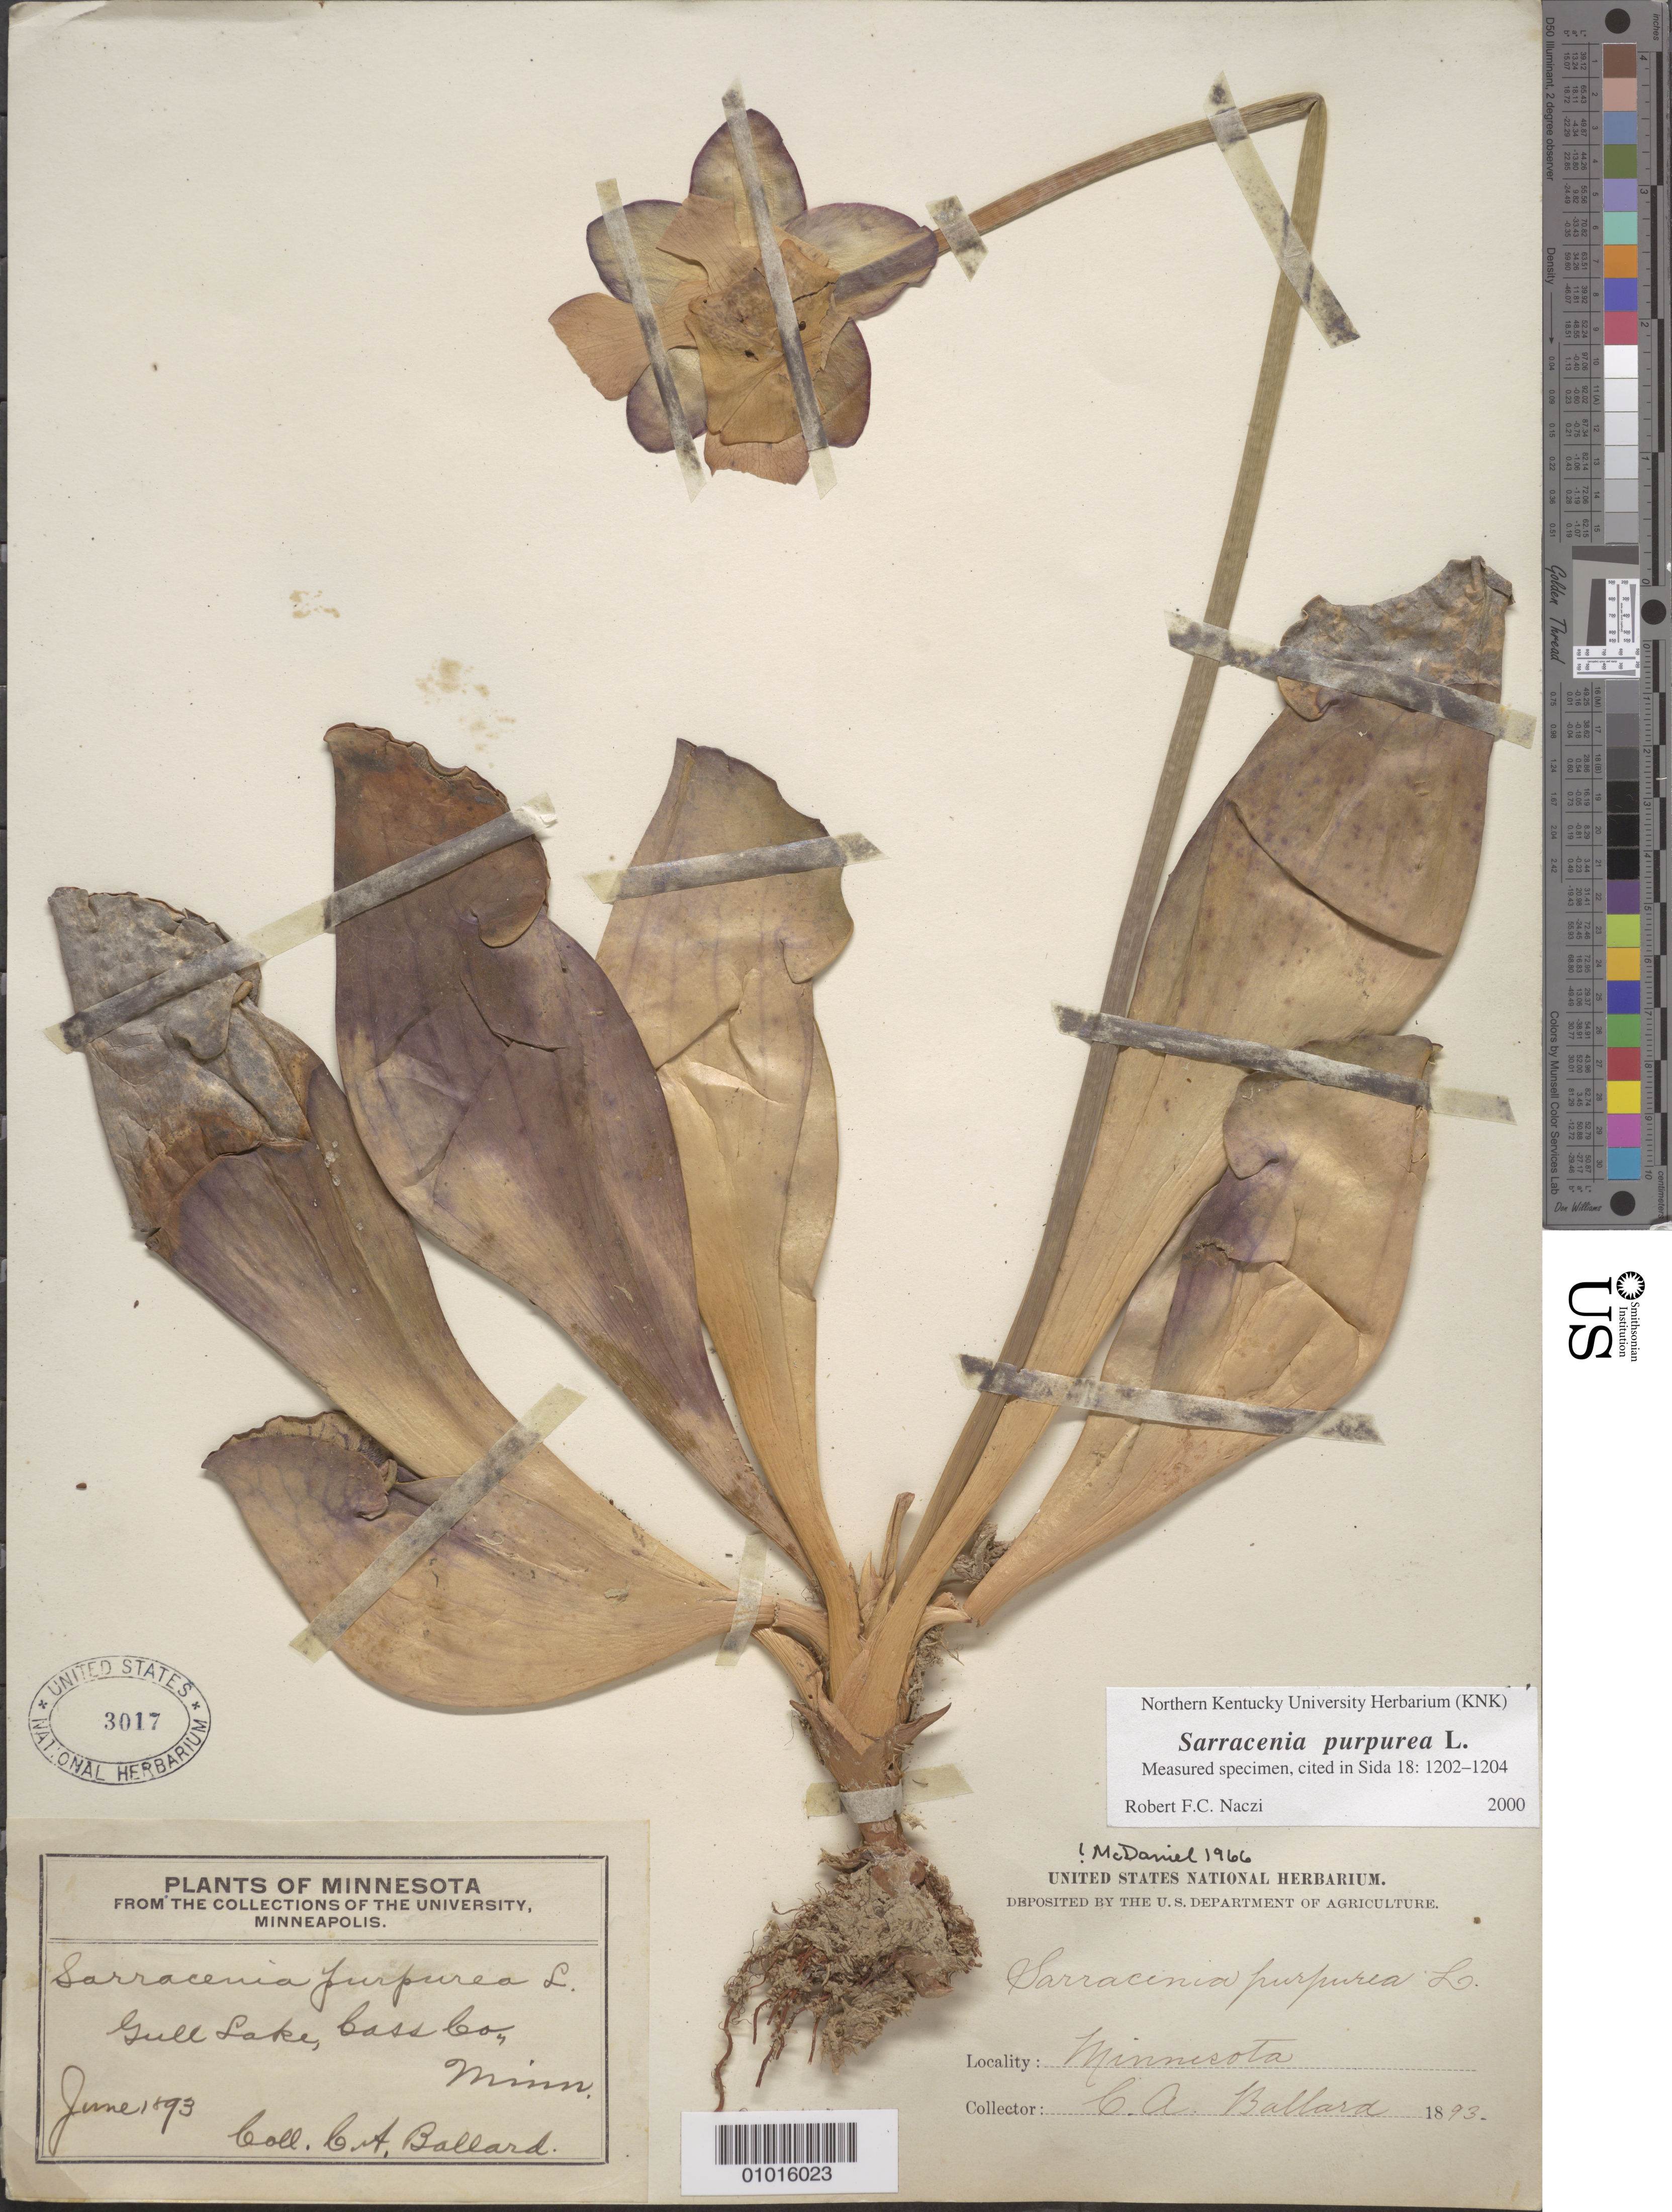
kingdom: Plantae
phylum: Tracheophyta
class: Magnoliopsida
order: Ericales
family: Sarraceniaceae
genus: Sarracenia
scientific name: Sarracenia purpurea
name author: L.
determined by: Naczi, R. F. C.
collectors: C. A. Ballard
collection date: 1893-06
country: United States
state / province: Minnesota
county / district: Bass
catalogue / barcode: US 3017